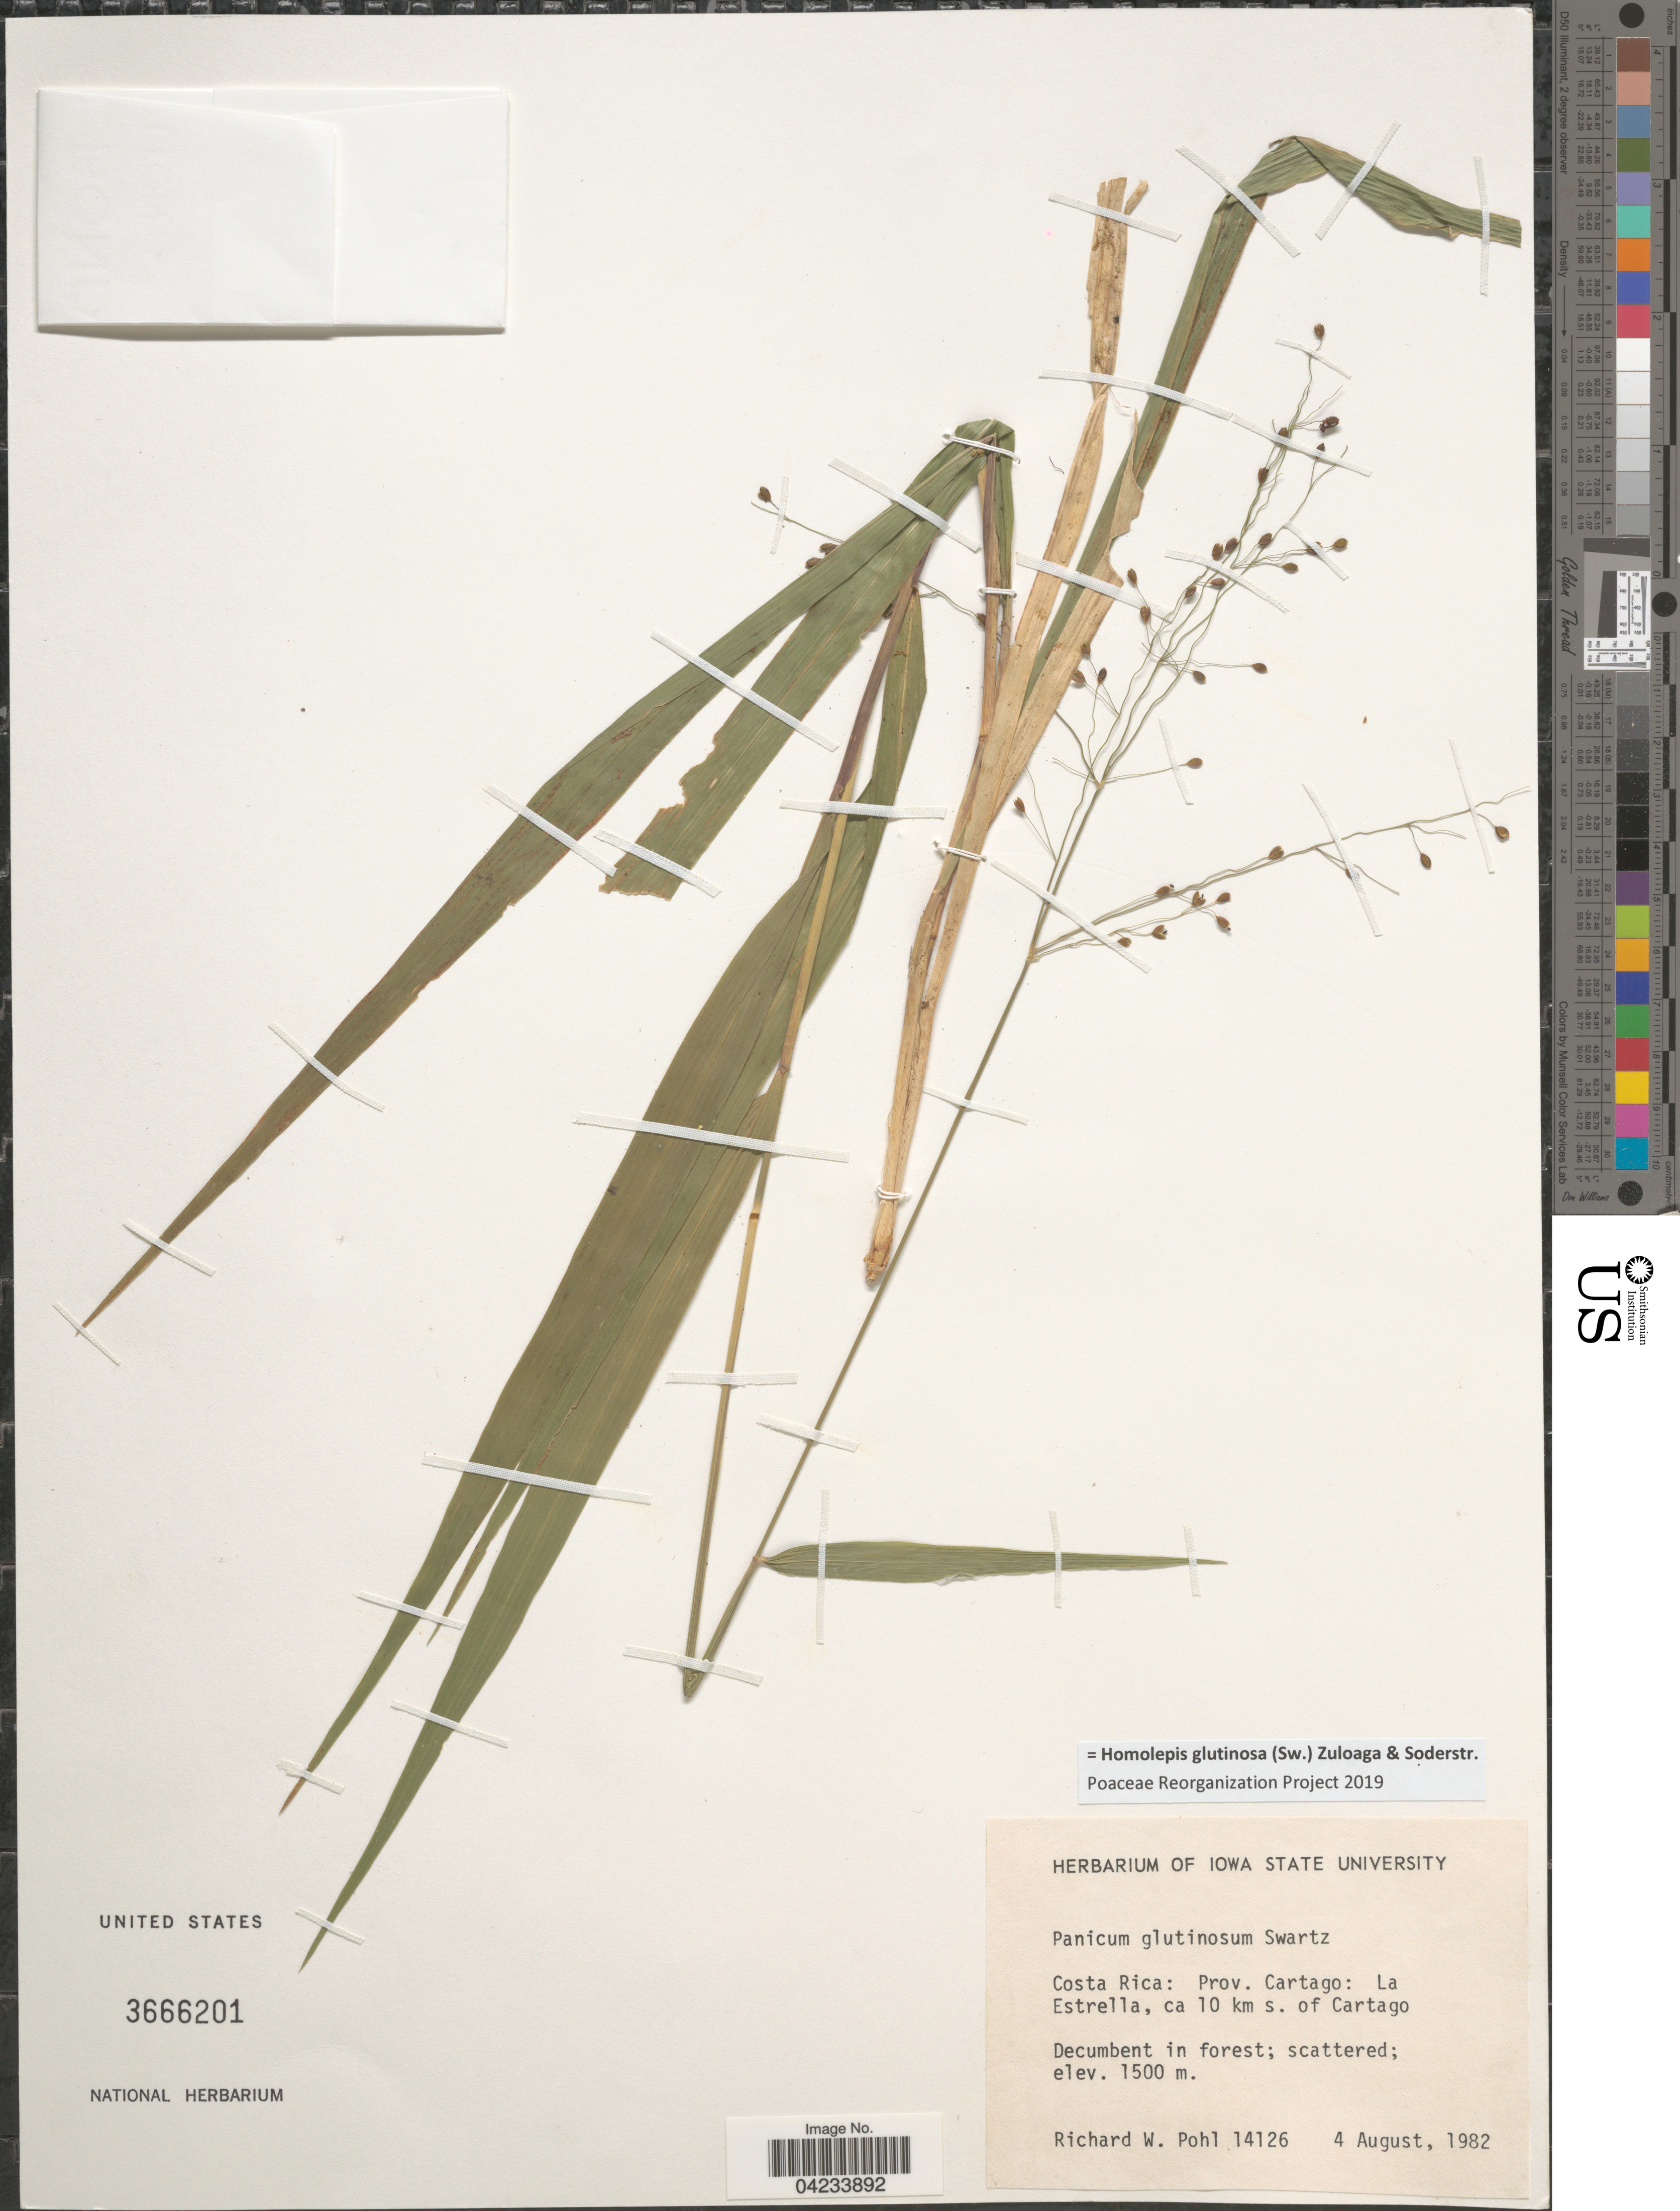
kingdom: Plantae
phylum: Tracheophyta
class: Liliopsida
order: Poales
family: Poaceae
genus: Homolepis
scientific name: Homolepis glutinosa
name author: (Sw.) Zuloaga & Soderstr.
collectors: R. W. Pohl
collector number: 14126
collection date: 1982-08-04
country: Costa Rica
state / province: Cartago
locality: Prov. Cartago: La Estrella, ca 10 km s. of Cartago.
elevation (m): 1500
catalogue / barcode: US 3666201